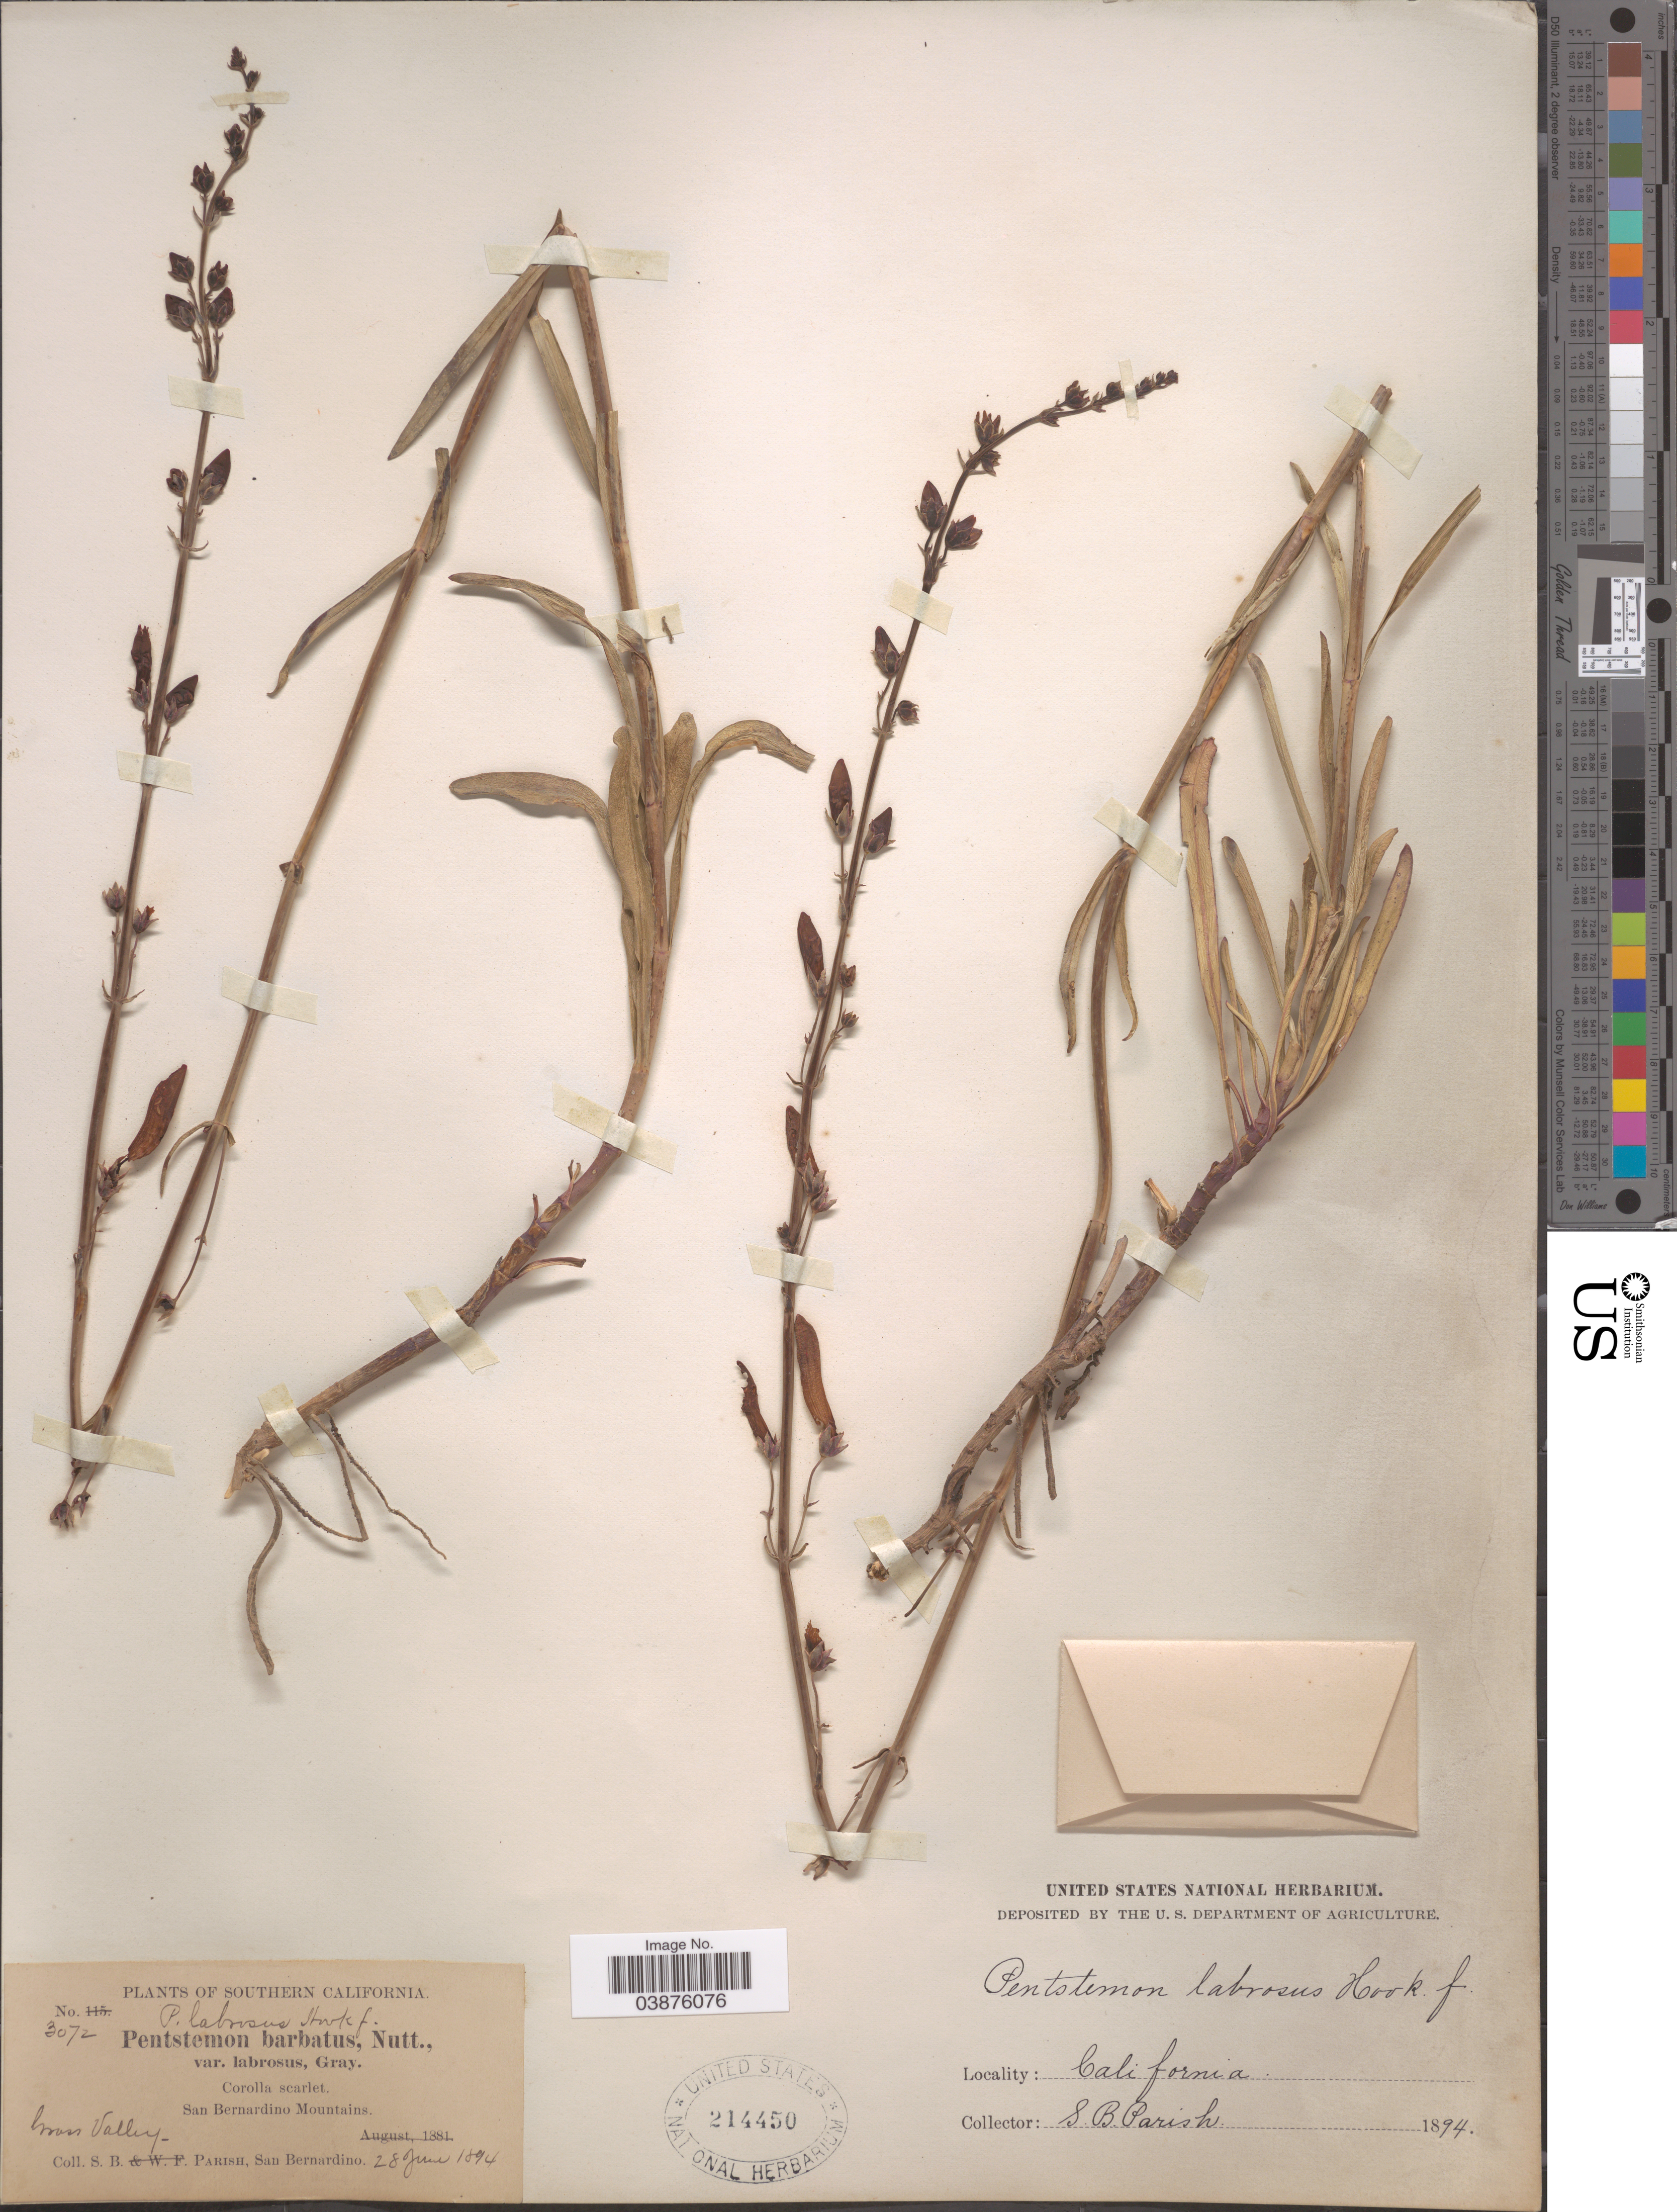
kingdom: Plantae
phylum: Tracheophyta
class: Magnoliopsida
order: Lamiales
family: Plantaginaceae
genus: Penstemon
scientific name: Penstemon labrosus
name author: (A. Gray) Mast. ex Hook. f.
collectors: S. B. Parish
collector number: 3072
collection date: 1894-06-28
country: United States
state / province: California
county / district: San Bernardino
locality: Southern California. San Bernardino Mountains. Grass Valley.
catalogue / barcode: US 214450